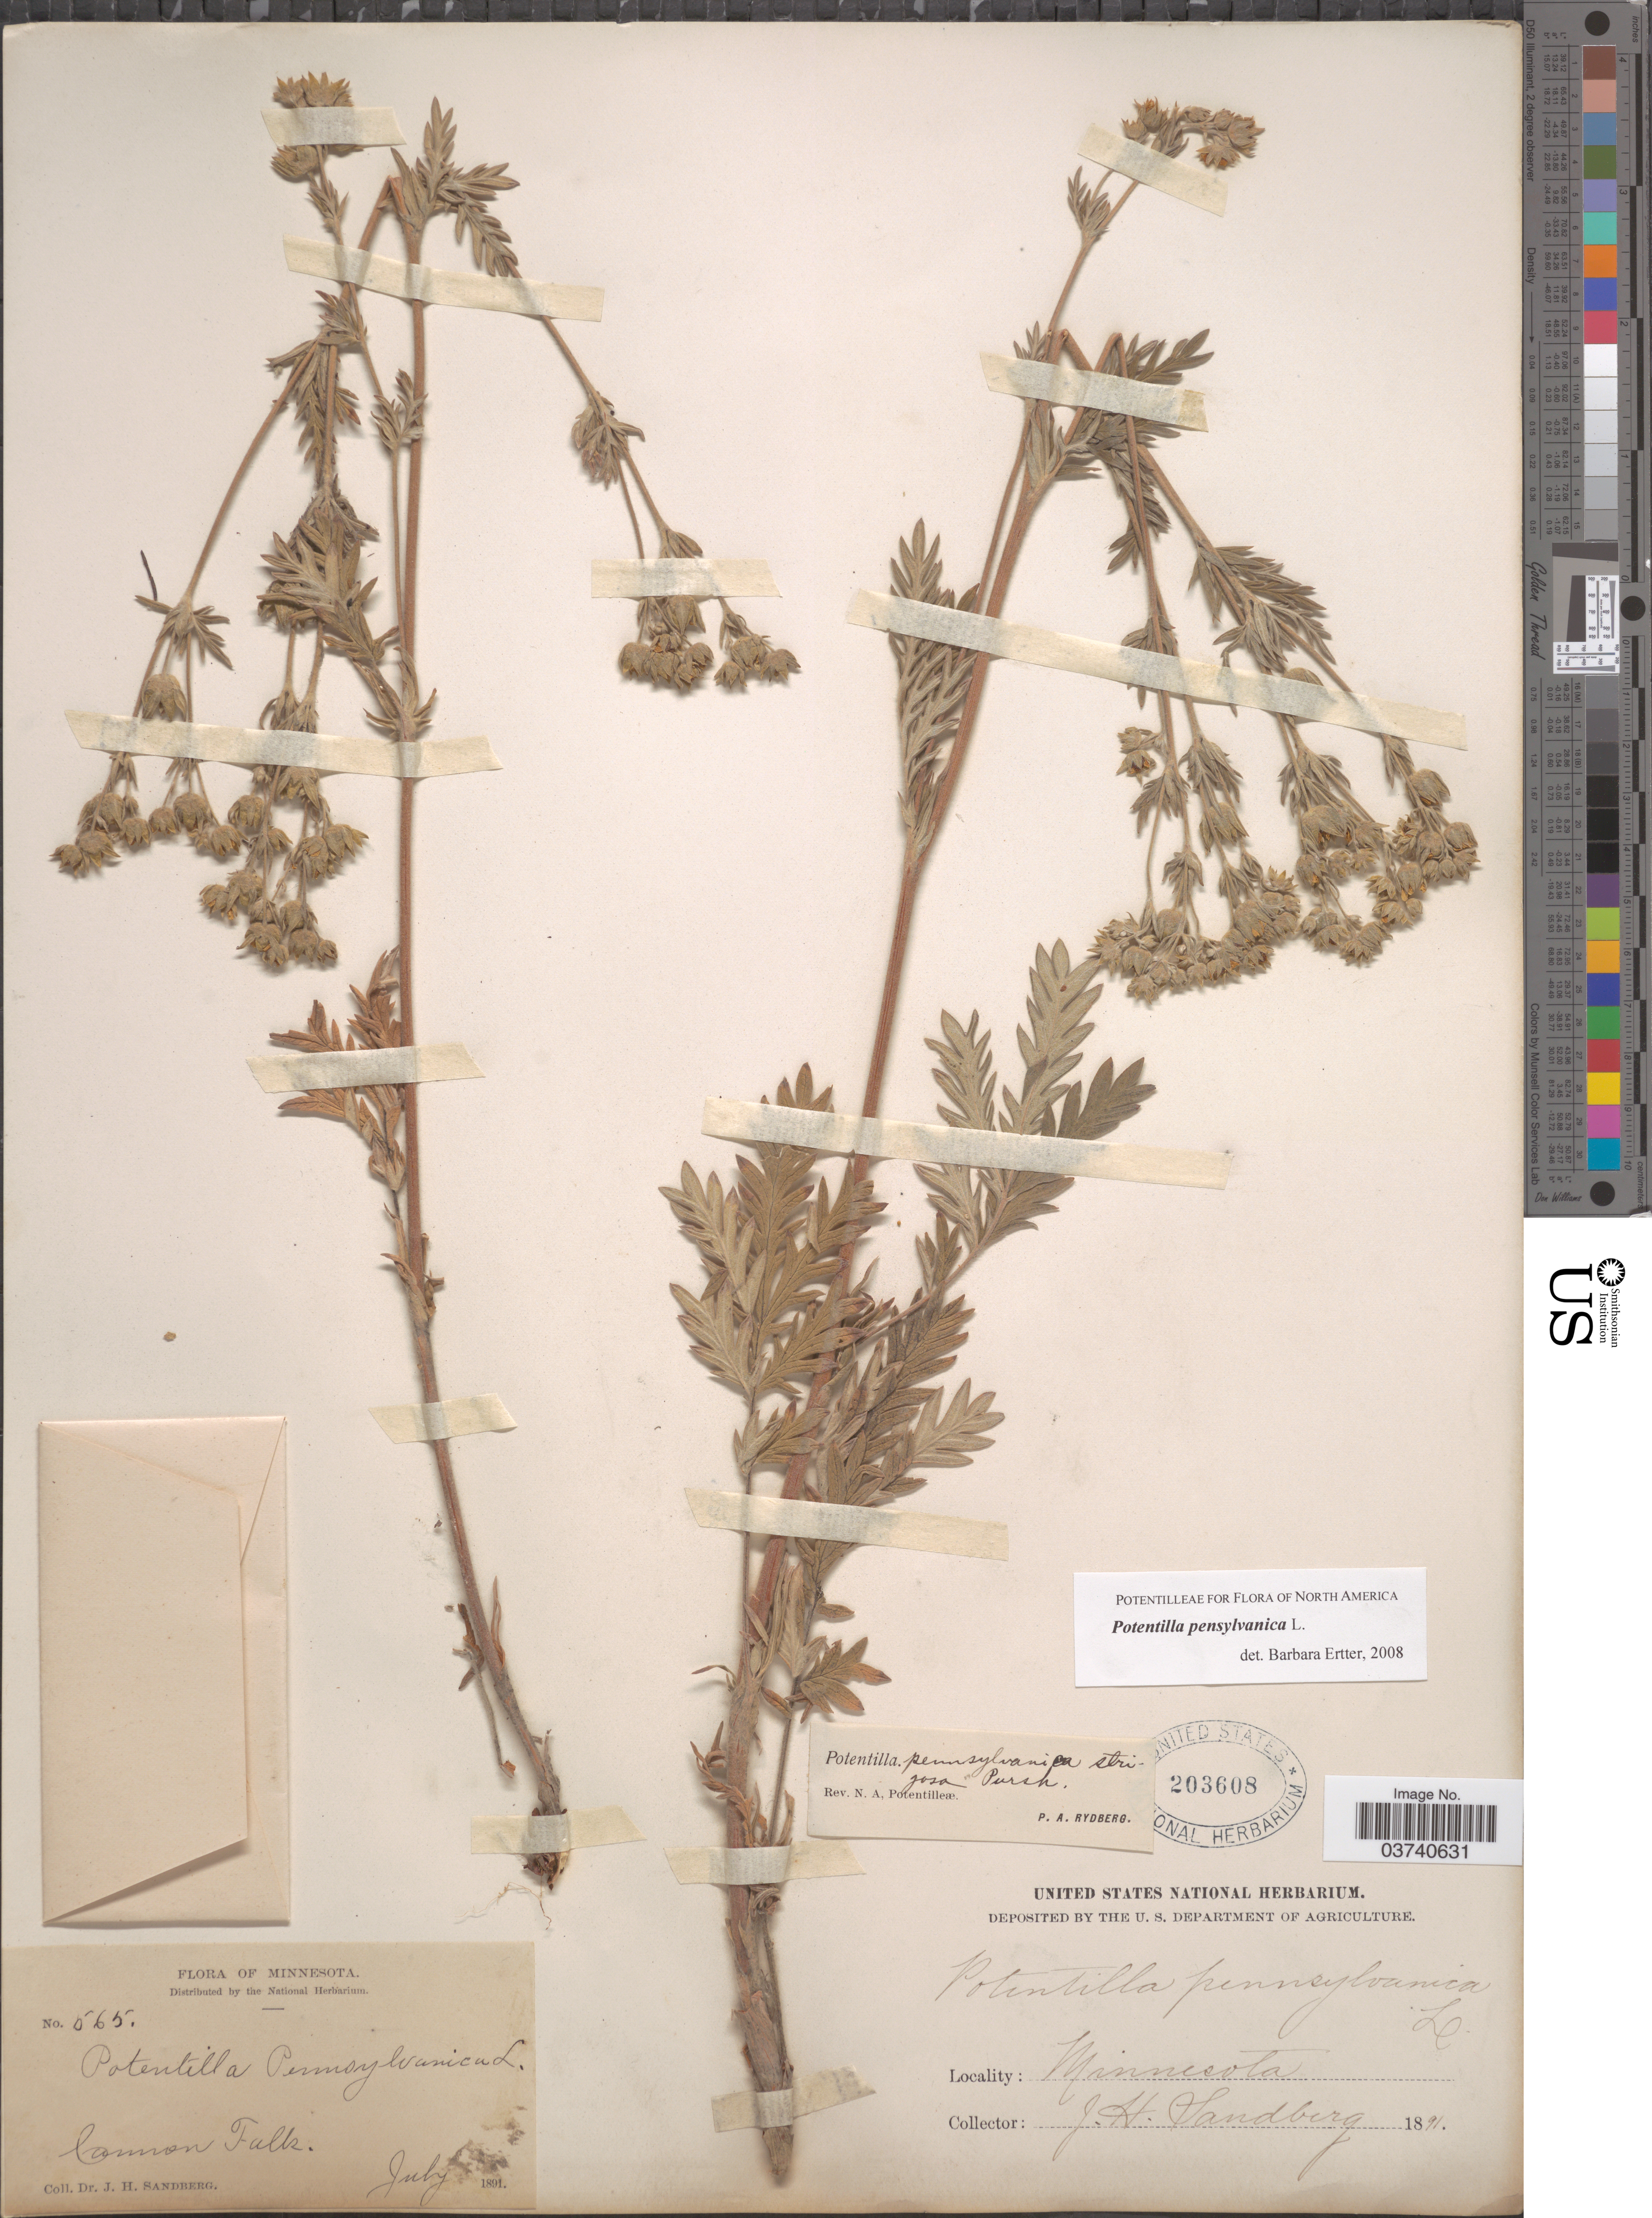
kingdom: Plantae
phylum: Tracheophyta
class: Magnoliopsida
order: Rosales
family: Rosaceae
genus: Potentilla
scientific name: Potentilla pensylvanica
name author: L.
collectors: J. H. Sandberg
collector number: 565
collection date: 1891-07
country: United States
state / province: Minnesota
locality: Cannon Falls.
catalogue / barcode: US 203608